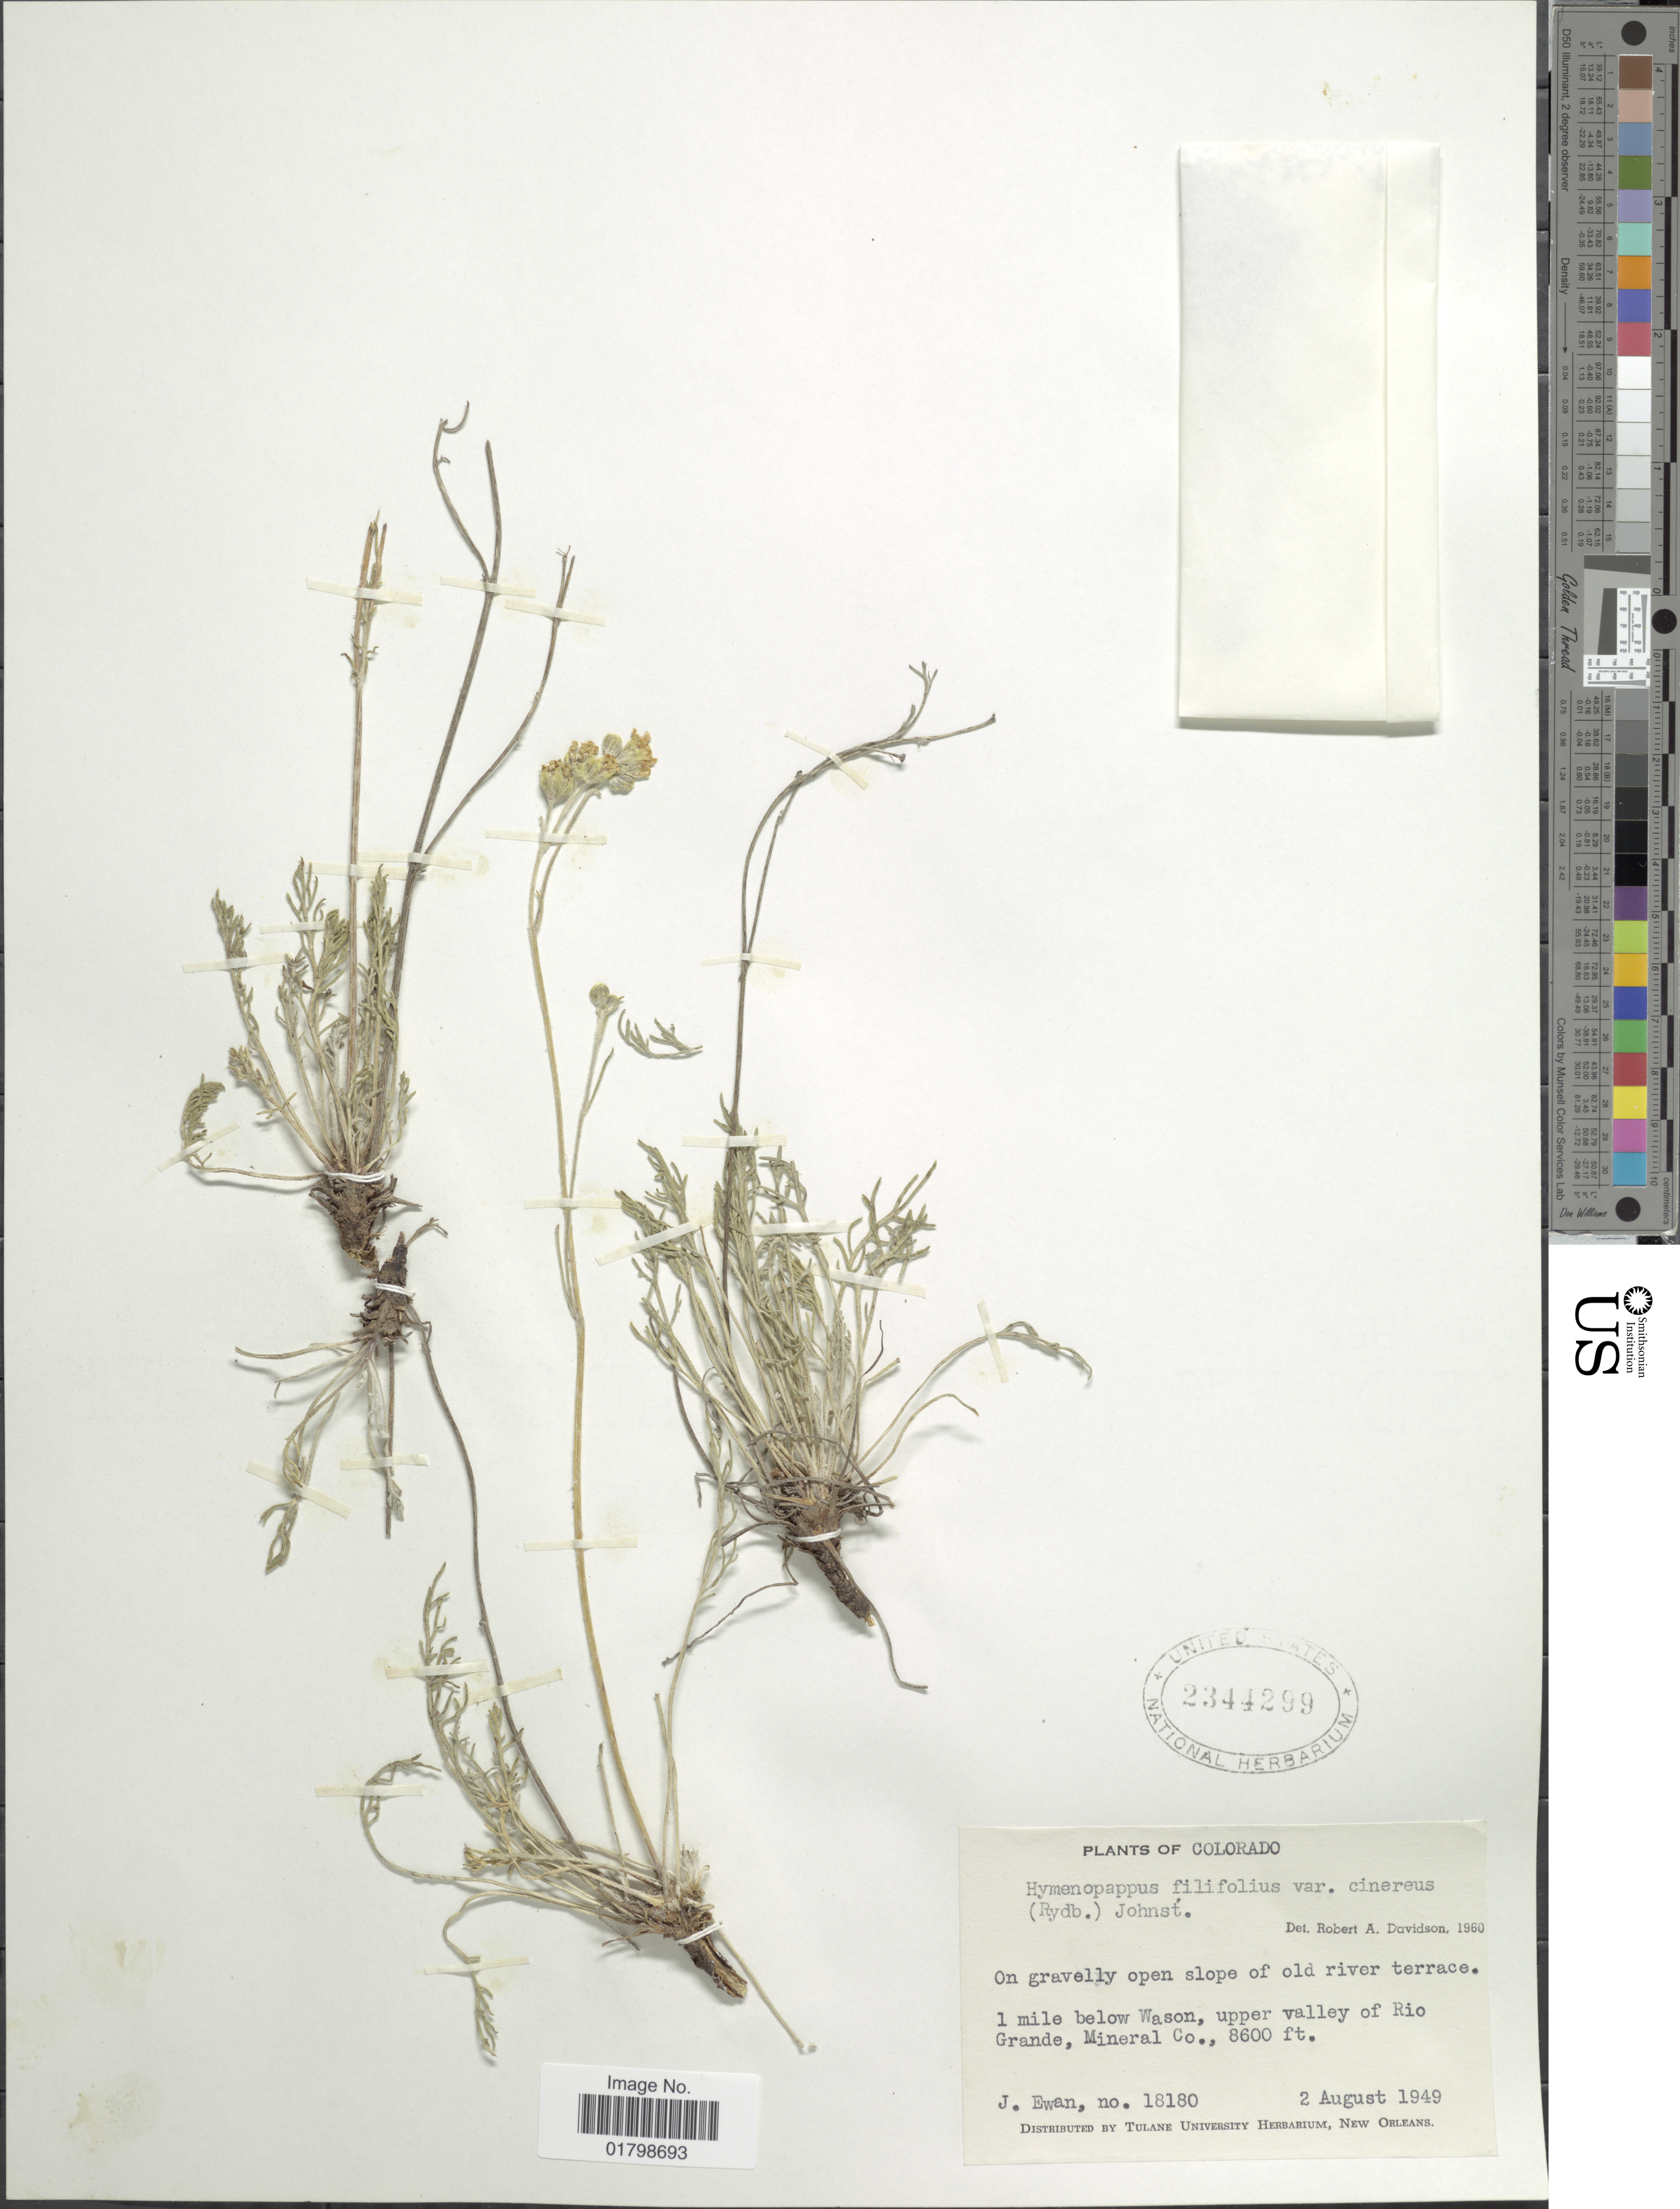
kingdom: Plantae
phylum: Tracheophyta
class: Magnoliopsida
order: Asterales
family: Asteraceae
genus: Hymenopappus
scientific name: Hymenopappus filifolius var. cinereus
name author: (Rydb.) I.M. Johnst.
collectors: J. A. Ewan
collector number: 18180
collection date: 1949-08-02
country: United States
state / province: Colorado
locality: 1 mile below Wason, upper valley of Rio Grande, Mineral Co.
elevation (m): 2621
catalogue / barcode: US 2344299